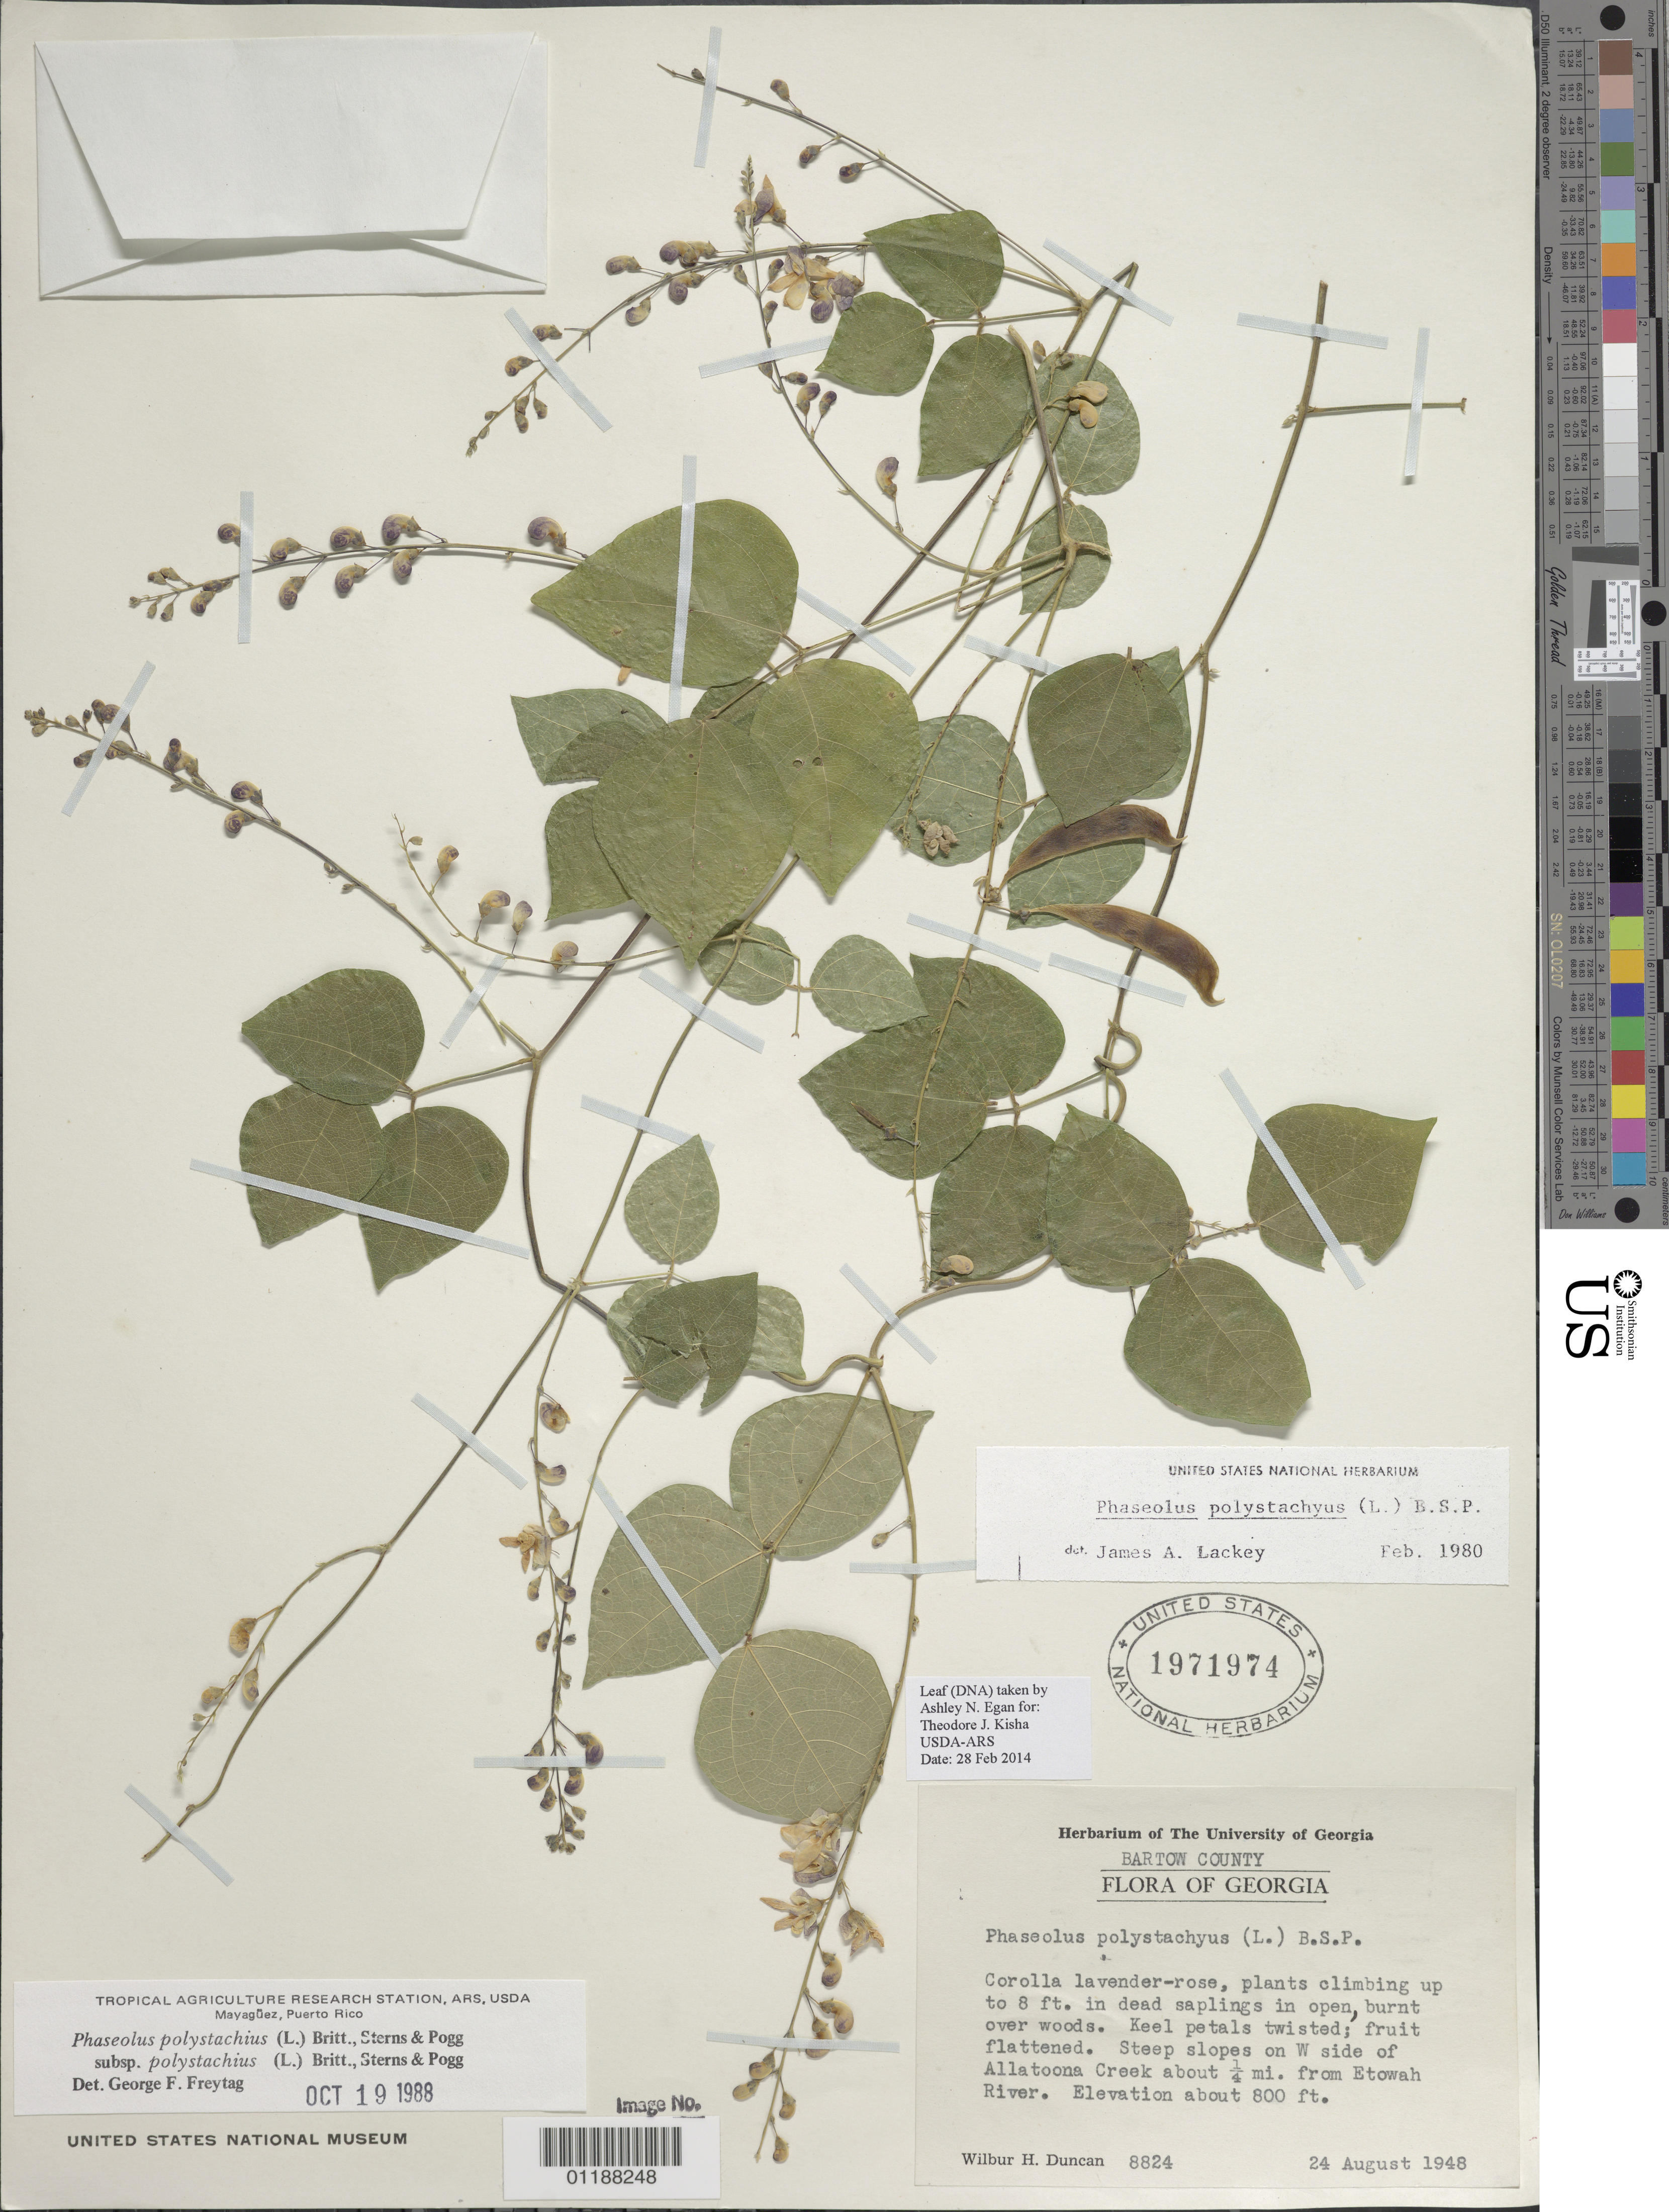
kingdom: Plantae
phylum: Tracheophyta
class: Magnoliopsida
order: Fabales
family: Fabaceae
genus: Phaseolus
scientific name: Phaseolus polystachios subsp. polystachios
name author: (L.) Britton, Stearns & Poggenb.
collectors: W. H. Duncan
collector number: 8824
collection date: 1948-08-24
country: United States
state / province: Georgia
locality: Barton County, steep slopes on W side of Allatoona Creek about 1/4 mi. from Etowah River.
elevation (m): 244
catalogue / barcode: US 1971974